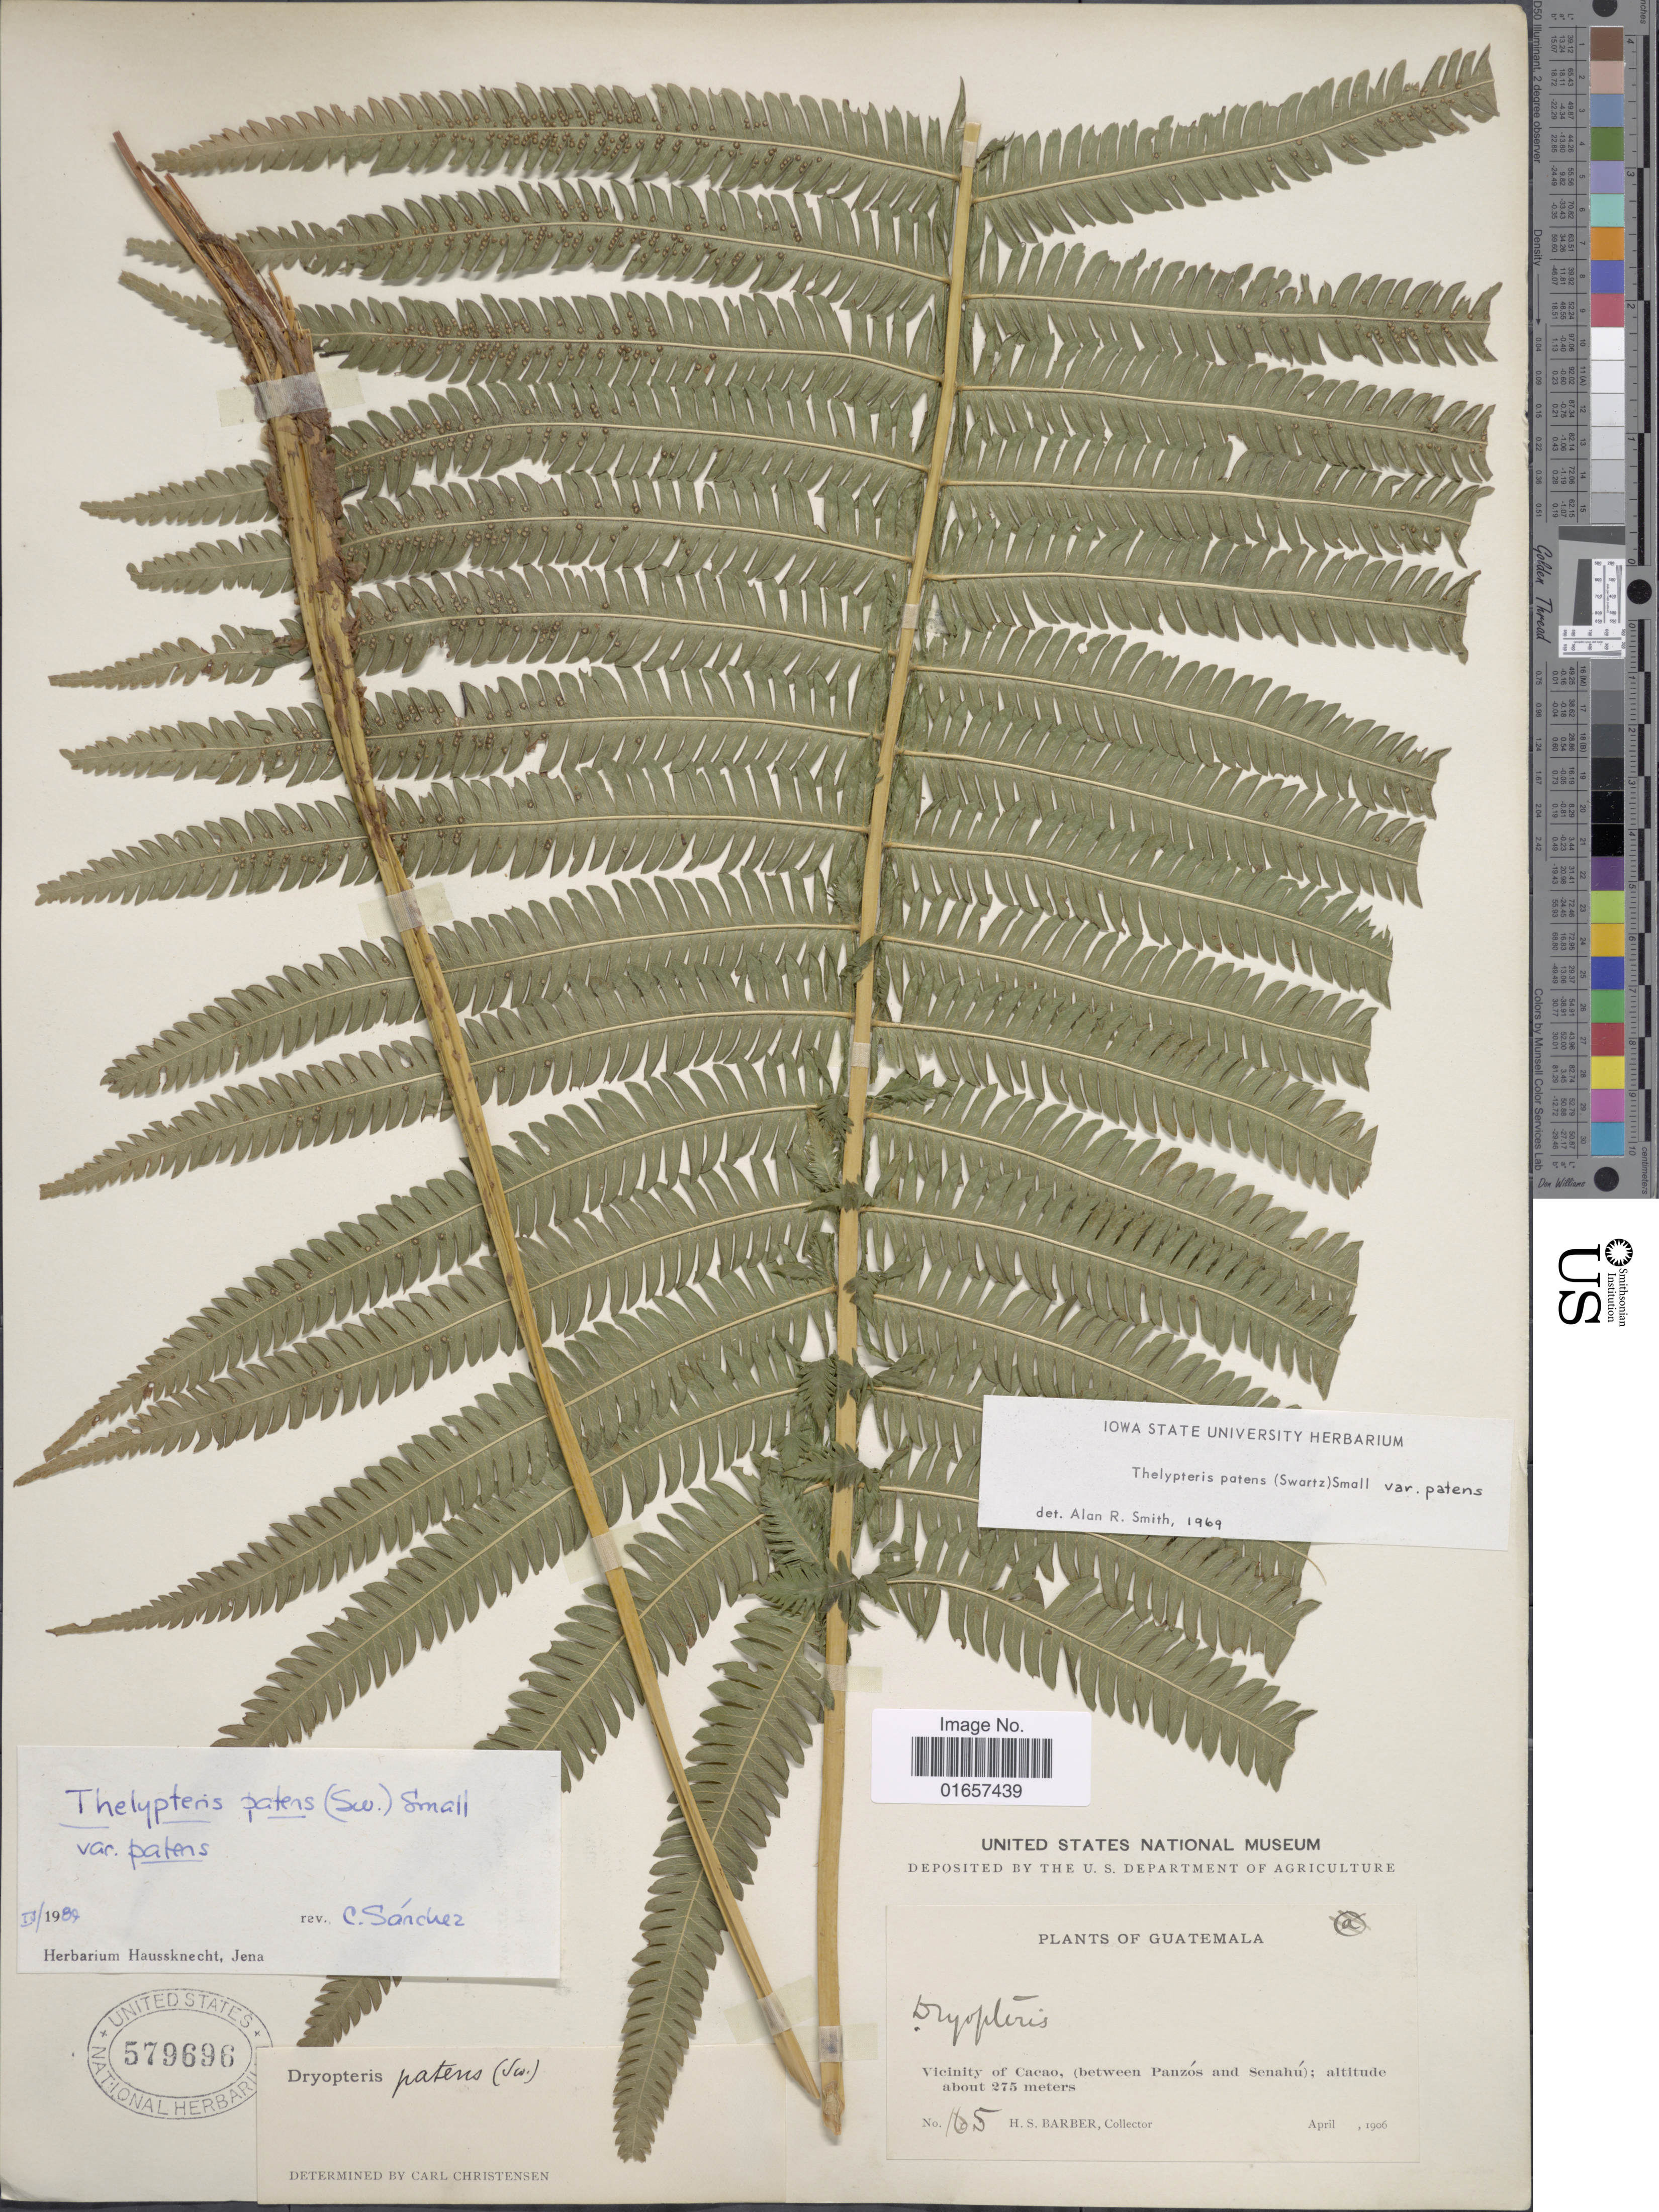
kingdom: Plantae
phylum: Tracheophyta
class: Polypodiopsida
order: Polypodiales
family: Thelypteridaceae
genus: Christella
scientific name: Christella patens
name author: (Sw.) Holttum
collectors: H. Barber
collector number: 105*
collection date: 1906-04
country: Guatemala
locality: Guatemala, Vicinity of Cacao, (between Panzós and Senahú).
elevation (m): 275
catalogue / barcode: US 579696